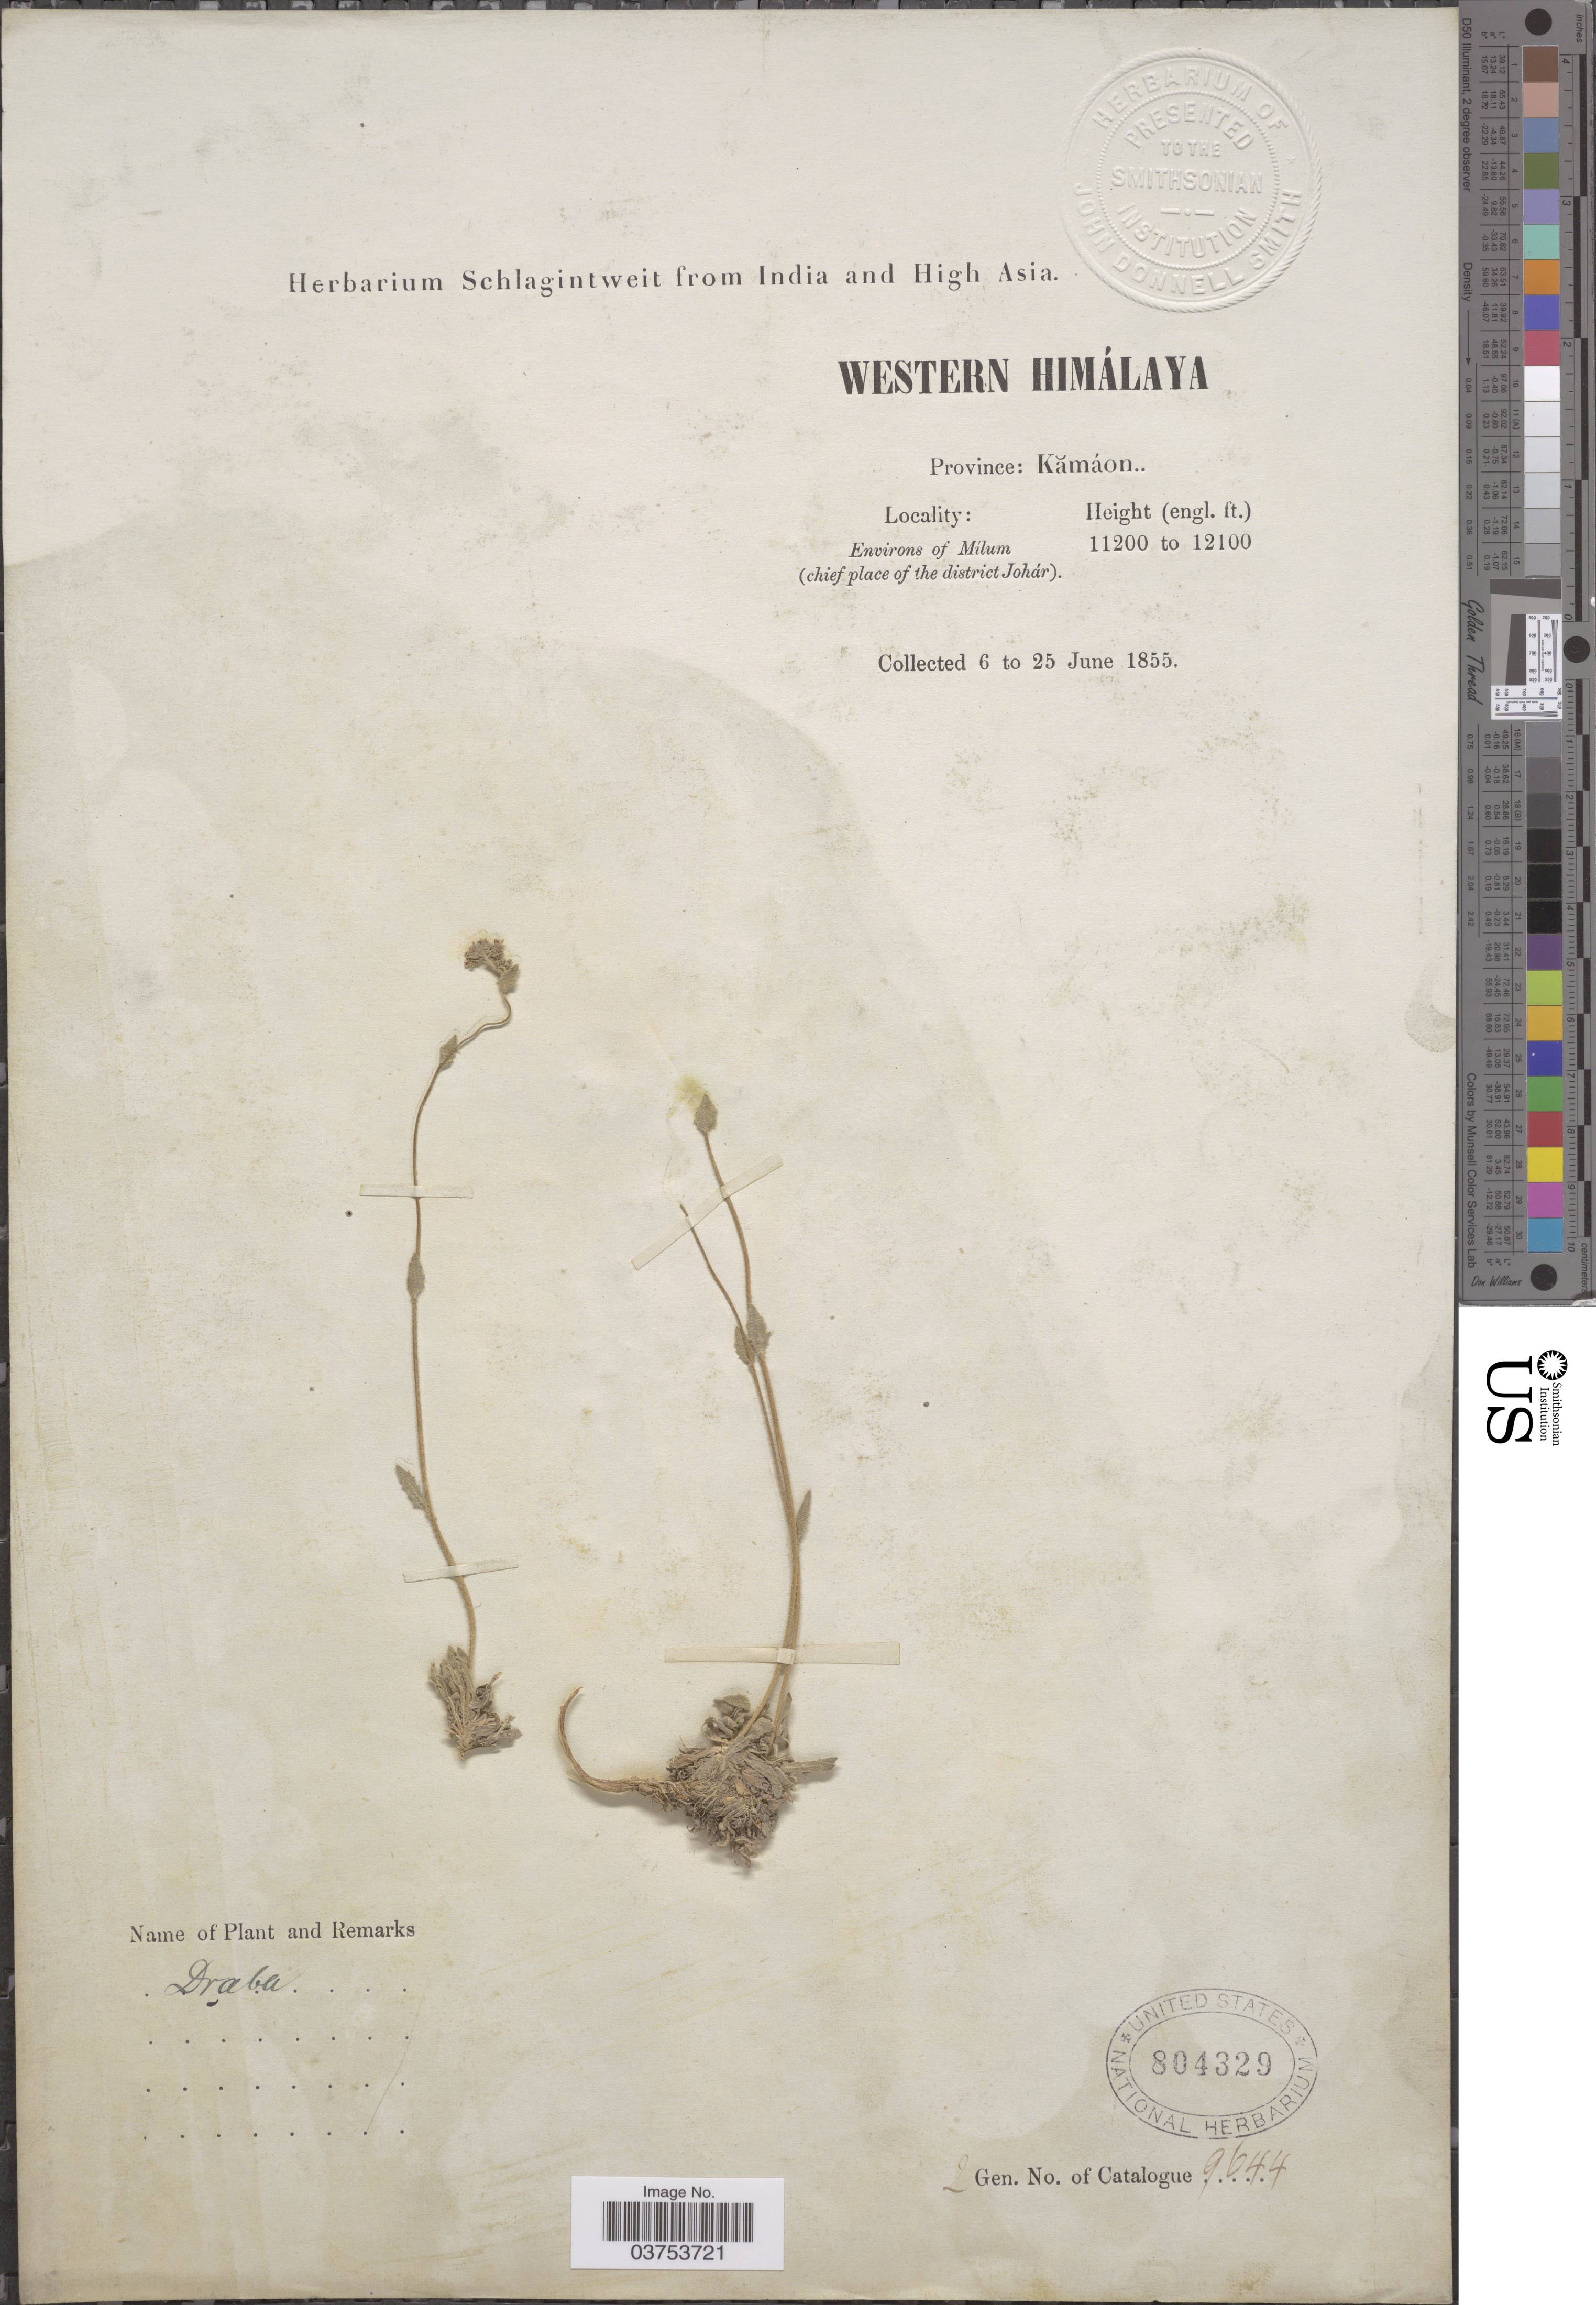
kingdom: Plantae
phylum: Tracheophyta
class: Magnoliopsida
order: Brassicales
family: Brassicaceae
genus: Draba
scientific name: Draba sp.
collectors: ex herb. Schlagintweit from India and High Asia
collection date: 1855-06-06/1855-06-25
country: India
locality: Western Himálaya. Province: Kămáon. Environs of Mílum (chief place of the district Johár).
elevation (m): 3414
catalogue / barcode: US 804329